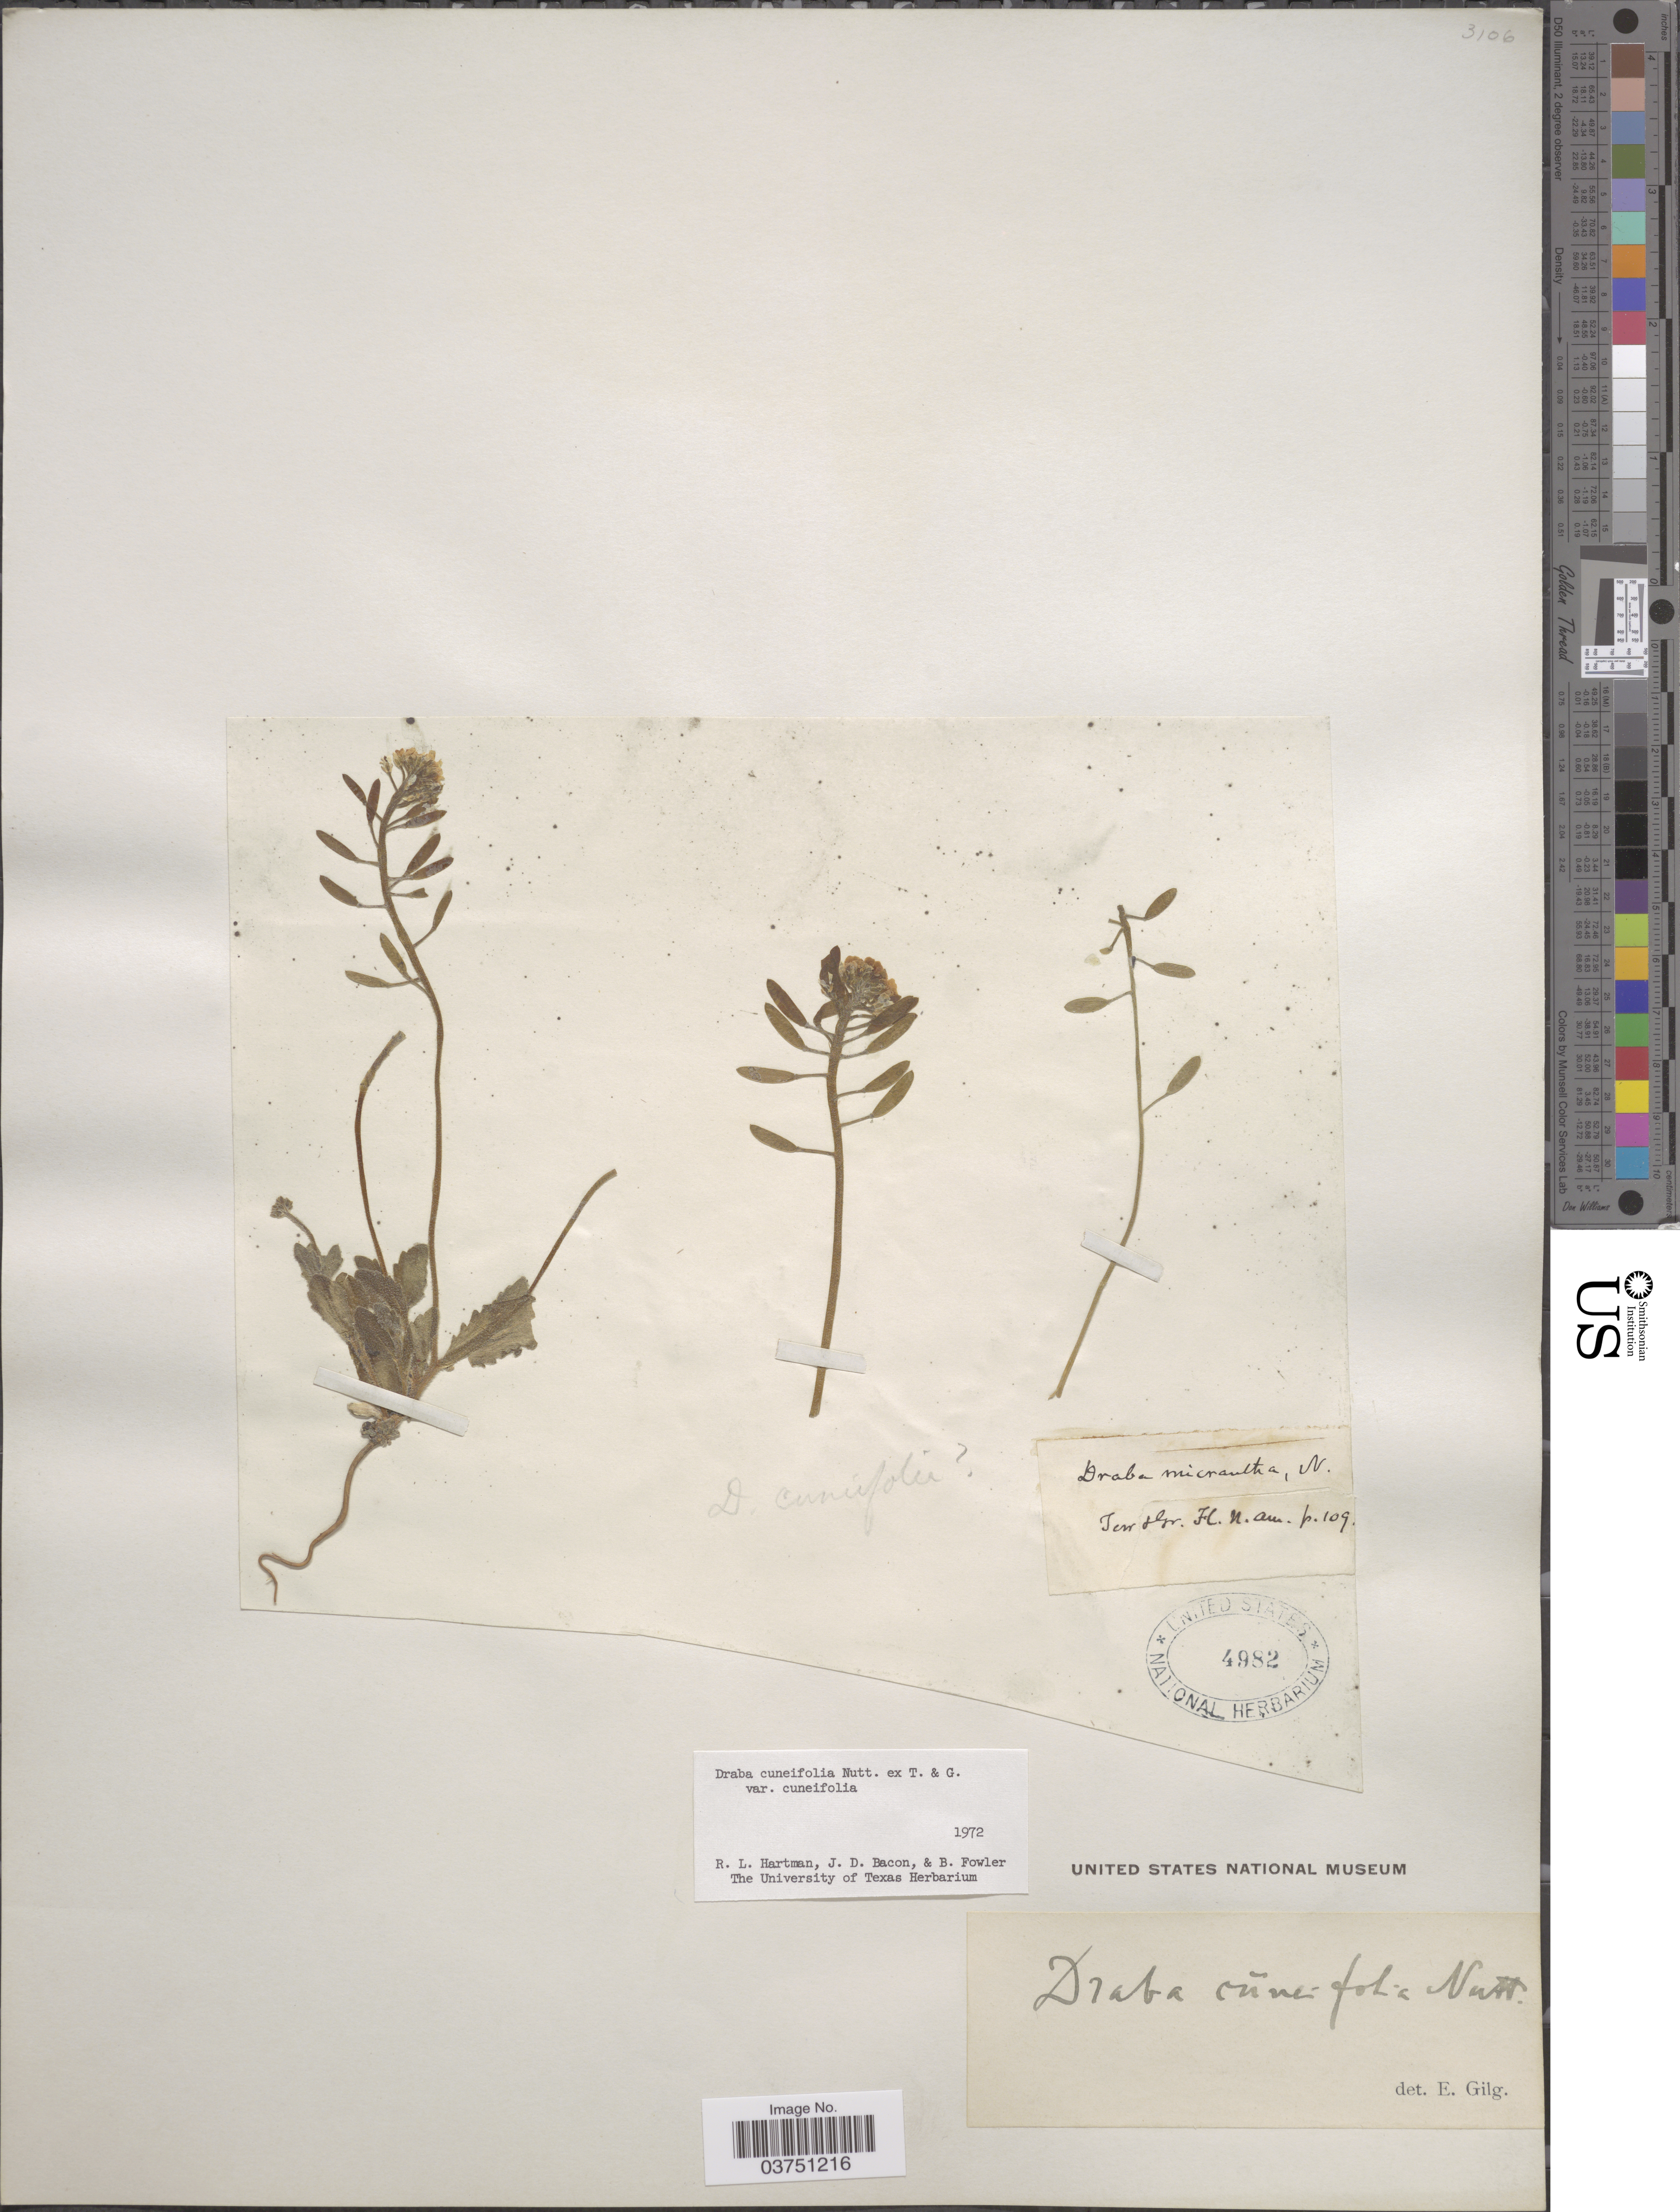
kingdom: Plantae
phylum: Tracheophyta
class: Magnoliopsida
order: Brassicales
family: Brassicaceae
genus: Draba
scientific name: Draba cuneifolia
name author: Nutt.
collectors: -. Fendler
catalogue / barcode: US 4982